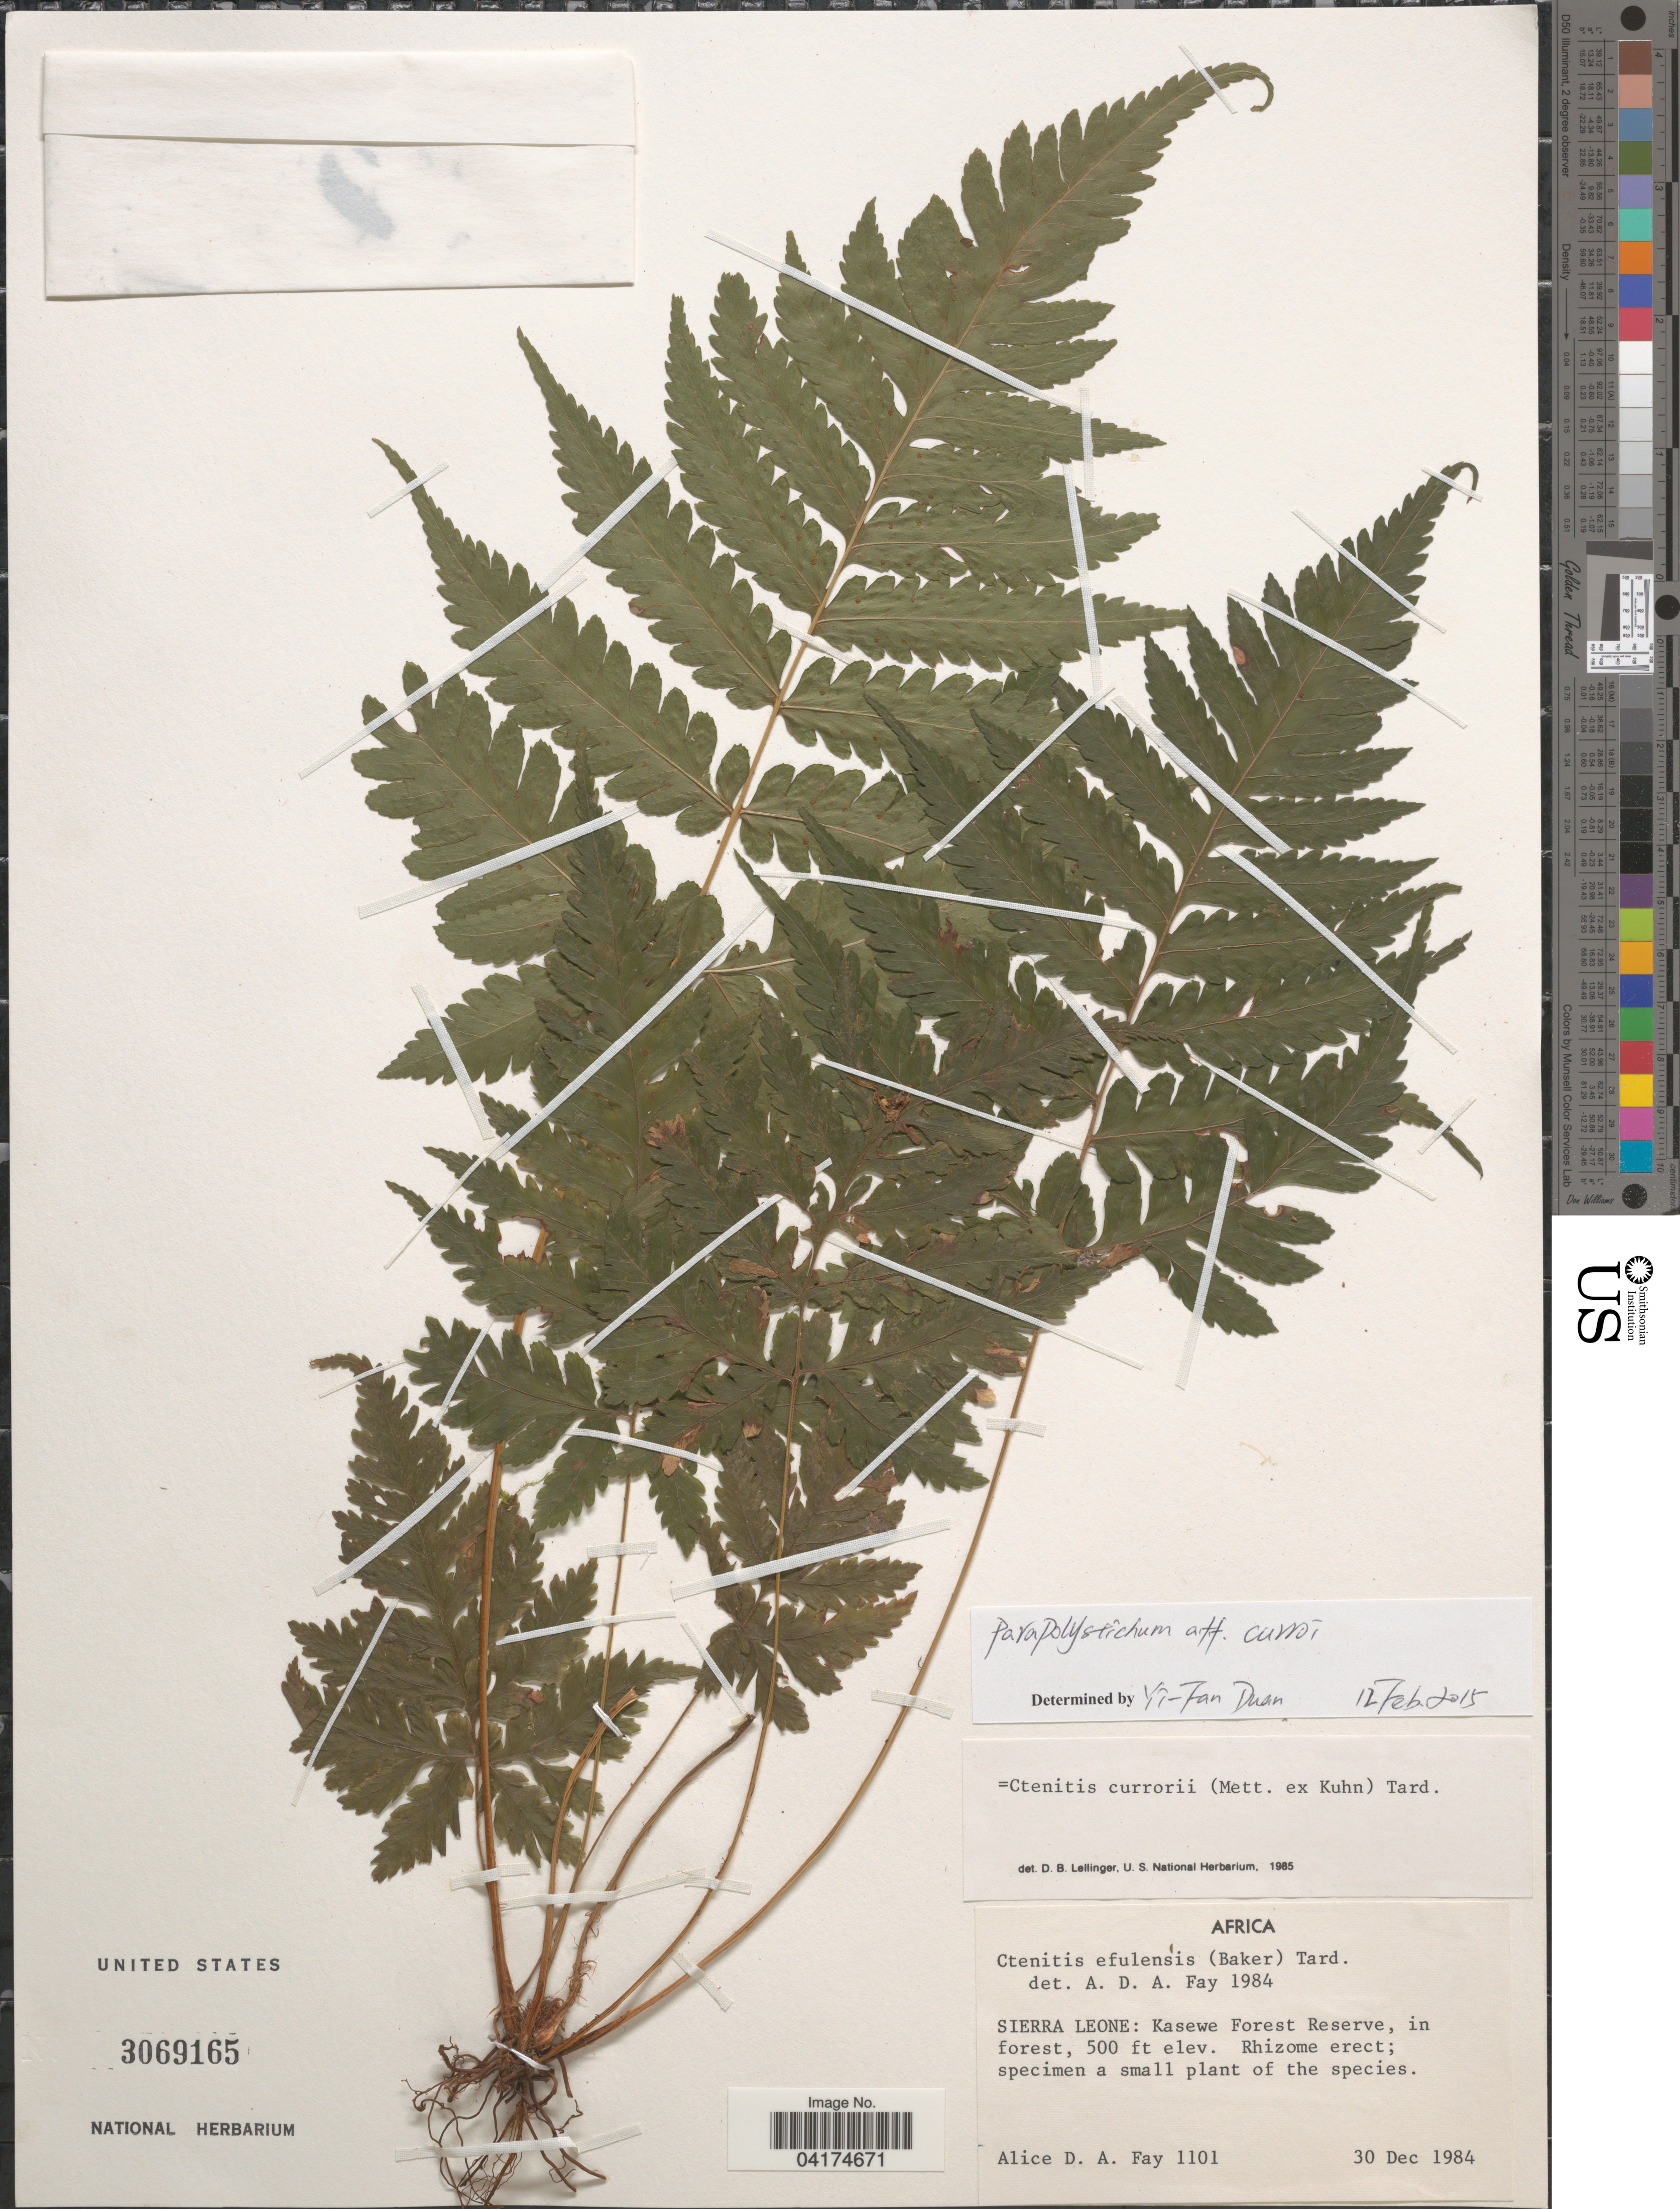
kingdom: Plantae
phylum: Tracheophyta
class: Polypodiopsida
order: Polypodiales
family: Dryopteridaceae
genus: Parapolystichum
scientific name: Parapolystichum currorii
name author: (Mett. ex Kuhn) Rouhan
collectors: A. Fay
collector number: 1101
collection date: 1984-12-30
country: Sierra Leone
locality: Kasewe Forest Reserve, in forest.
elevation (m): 152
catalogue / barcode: US 3069165